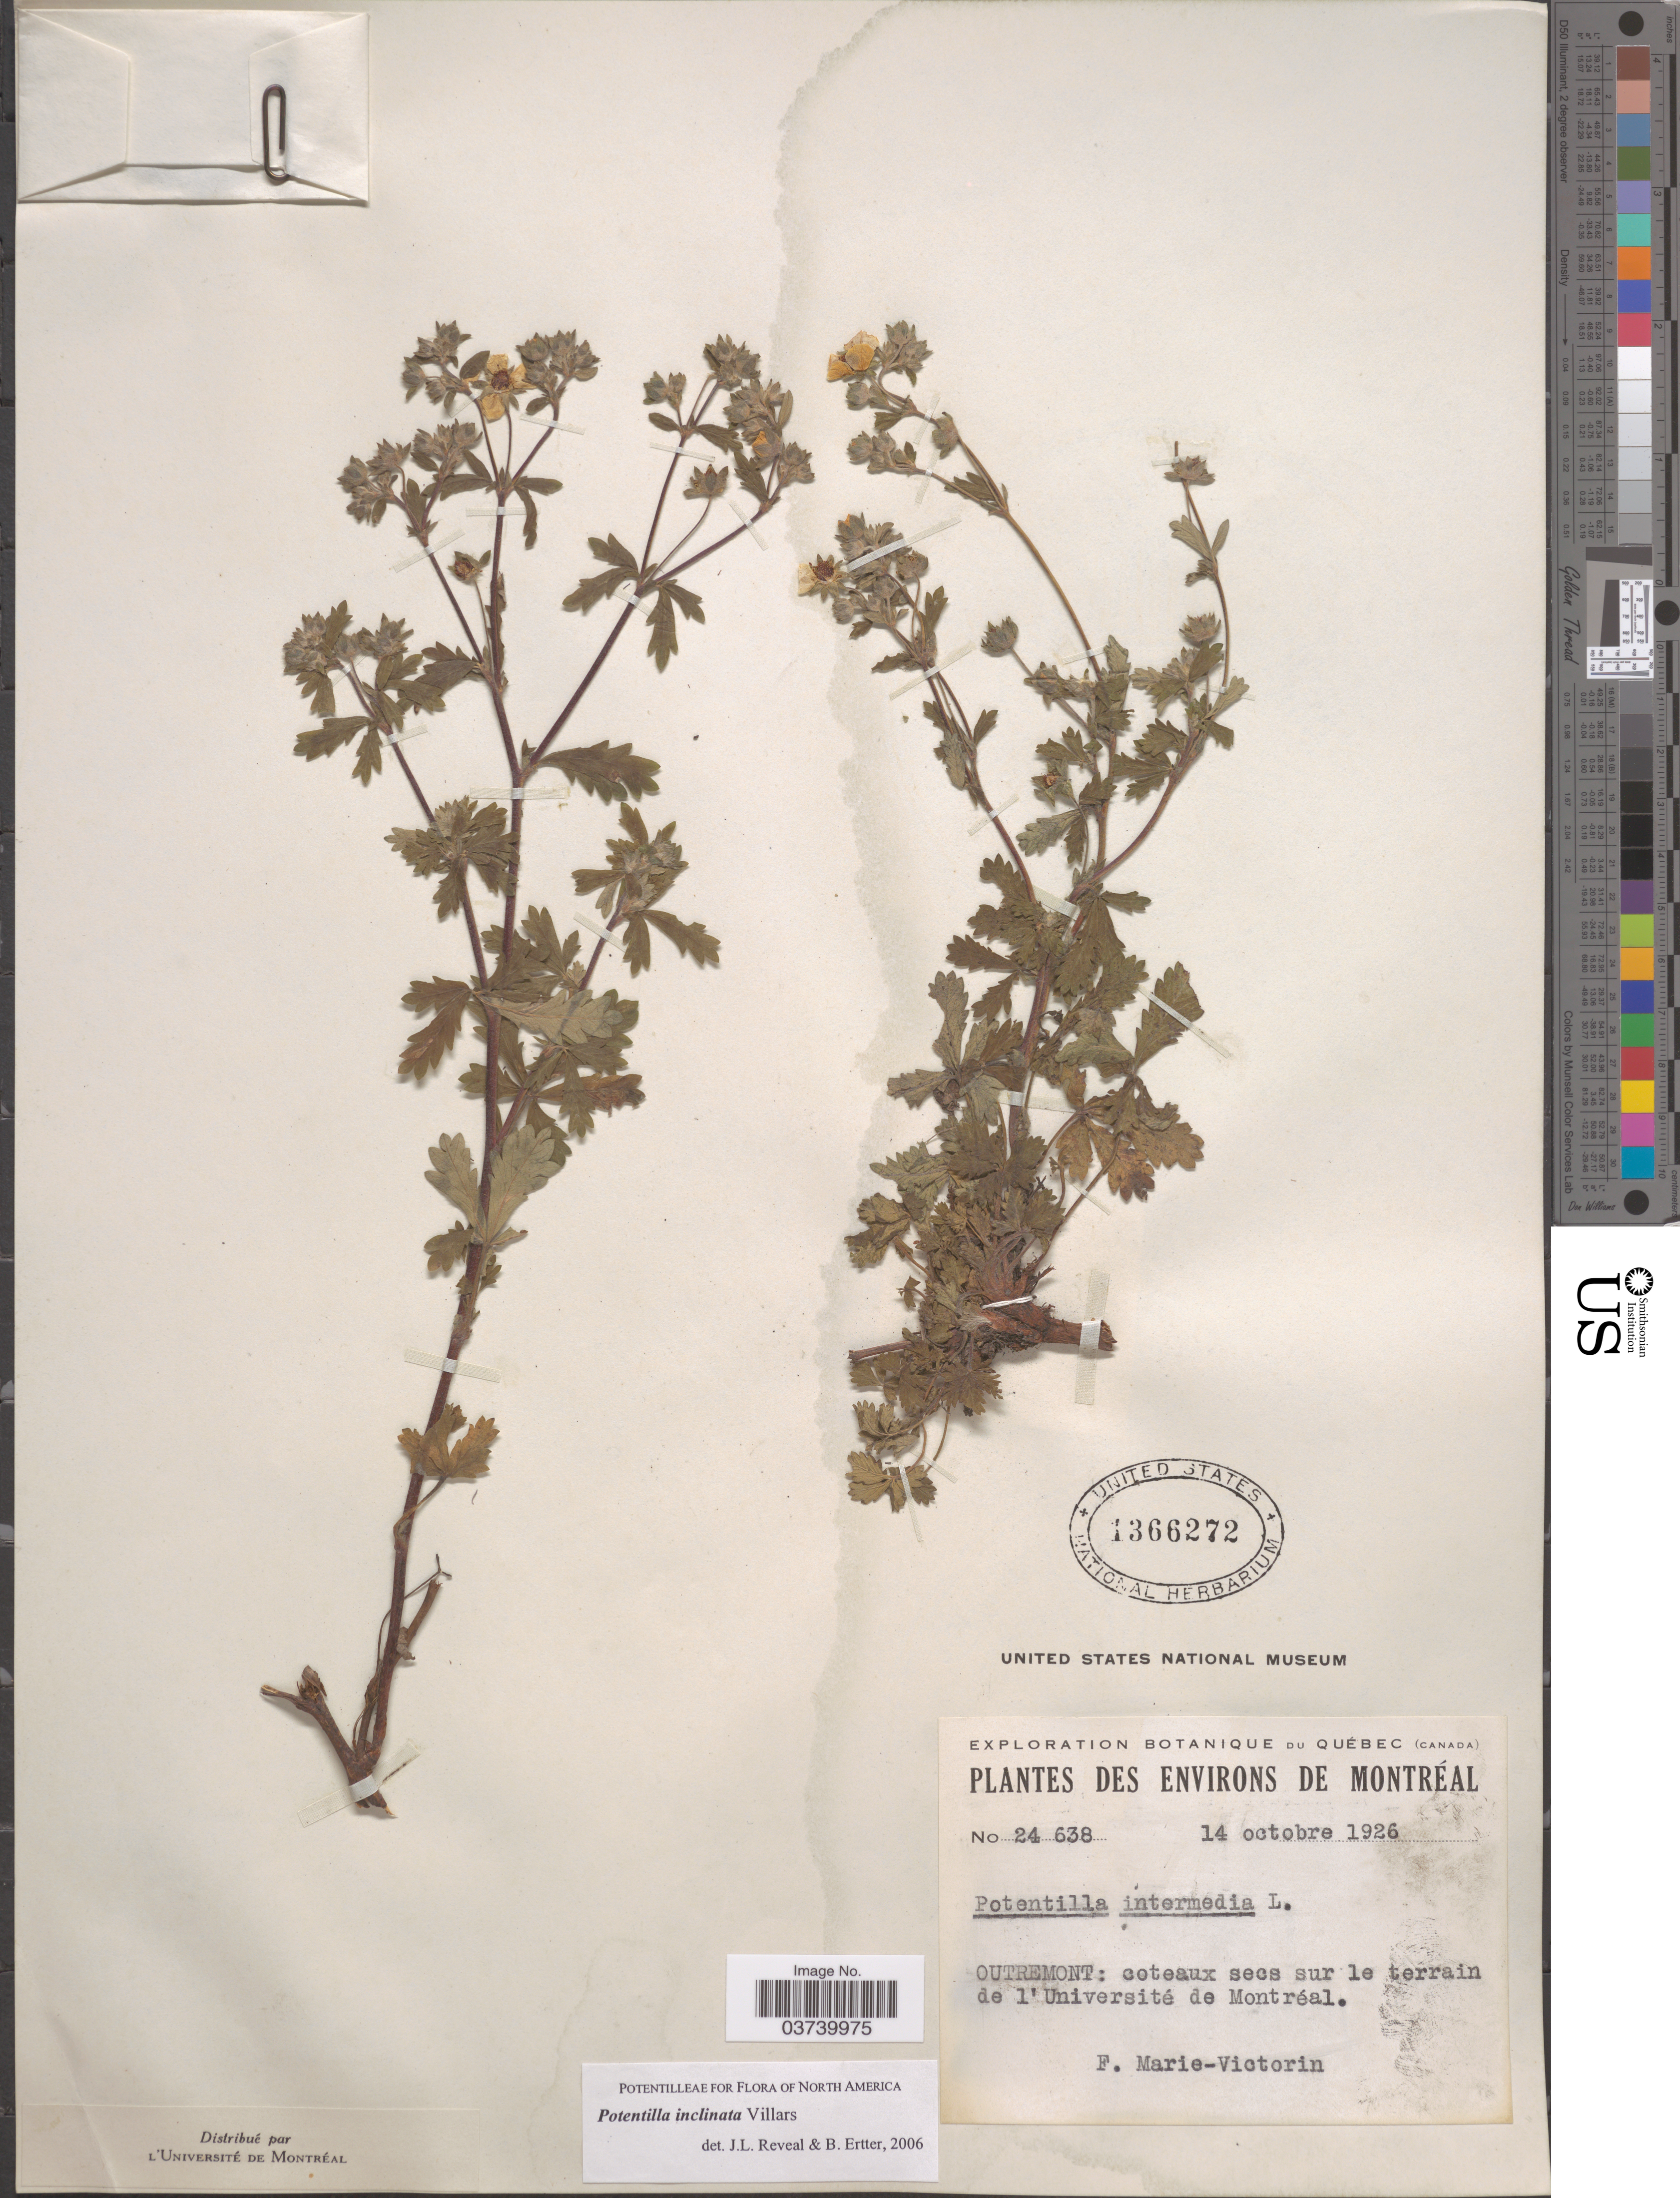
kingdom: Plantae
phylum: Tracheophyta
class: Magnoliopsida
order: Rosales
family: Rosaceae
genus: Potentilla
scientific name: Potentilla inclinata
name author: Vill.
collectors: F. Marie-Victorin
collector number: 24638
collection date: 1926-10-14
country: Canada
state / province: Quebec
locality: Environs de Montréal. Outremont: coteaux secs sur le terrain de l'Université de Montréal.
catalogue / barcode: US 1366272